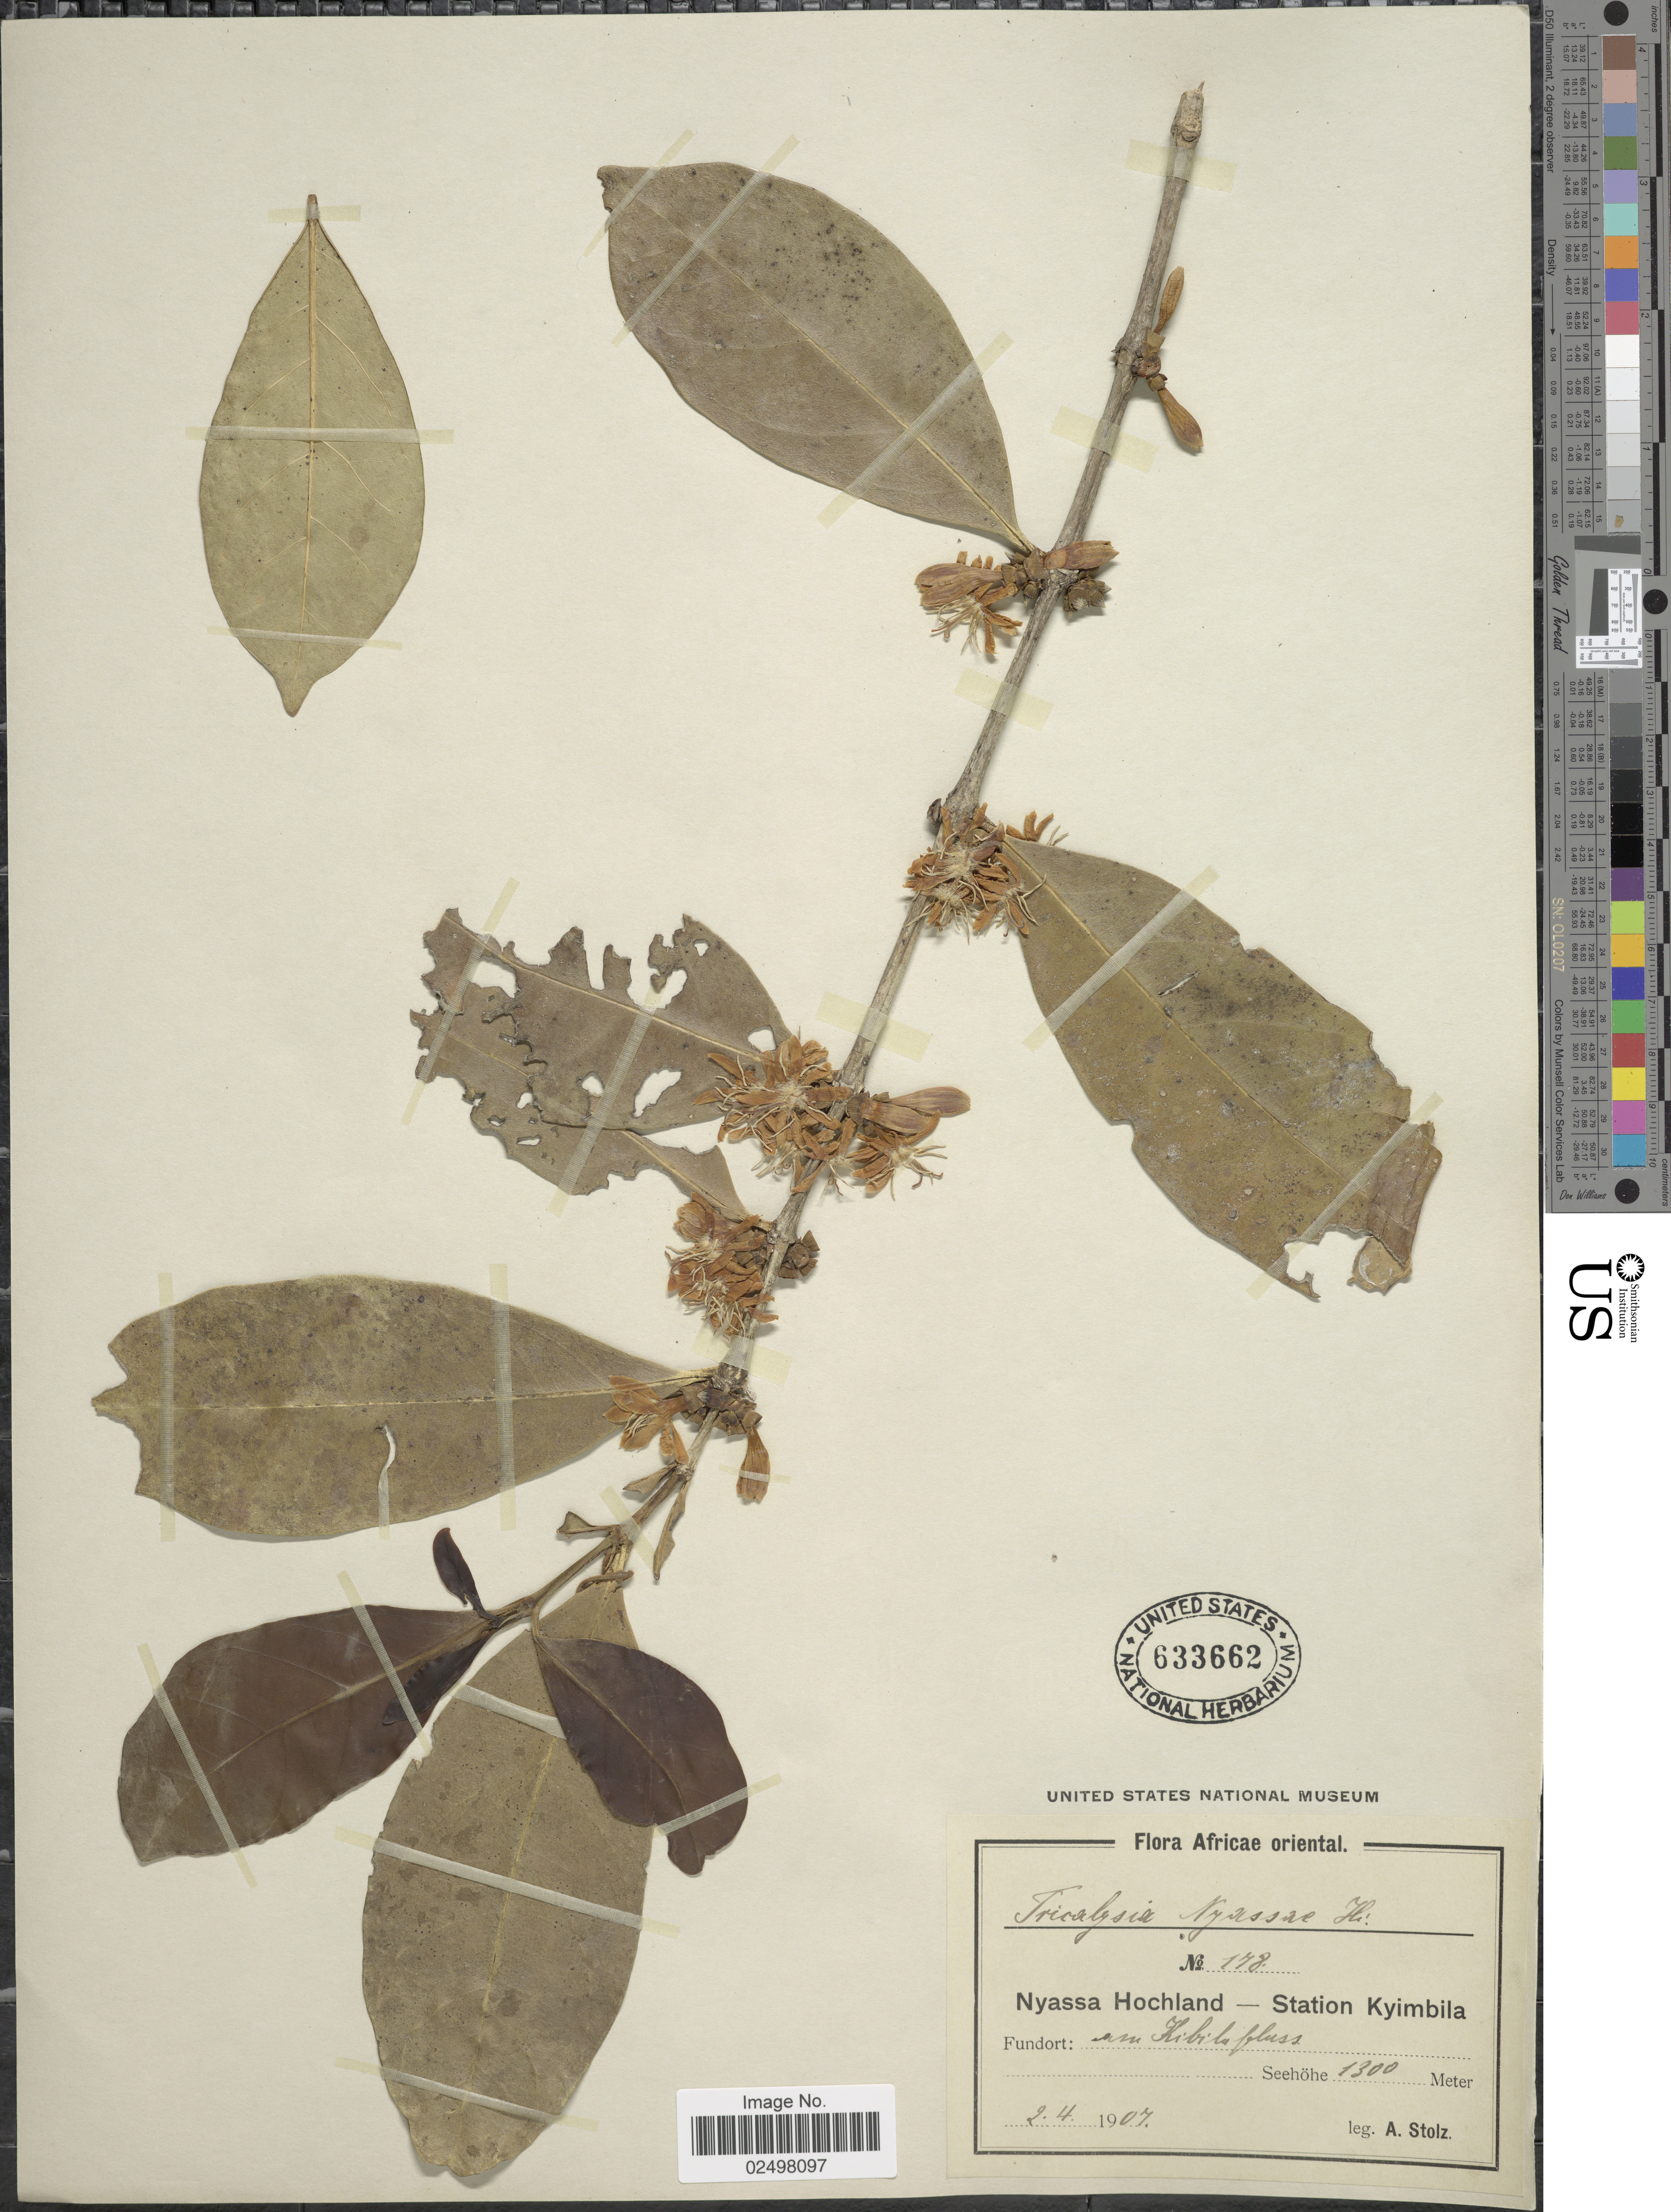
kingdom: Plantae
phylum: Tracheophyta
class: Magnoliopsida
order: Gentianales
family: Rubiaceae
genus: Tricalysia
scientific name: Tricalysia coriacea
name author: (Benth.) Hiern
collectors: A. Stolz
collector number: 178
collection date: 1907-04-02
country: Tanzania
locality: [Tanzania?] Africae oriental, Nyassa Hochland, Station Kyimbila, am Kibila fluss.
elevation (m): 1300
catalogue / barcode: US 633662